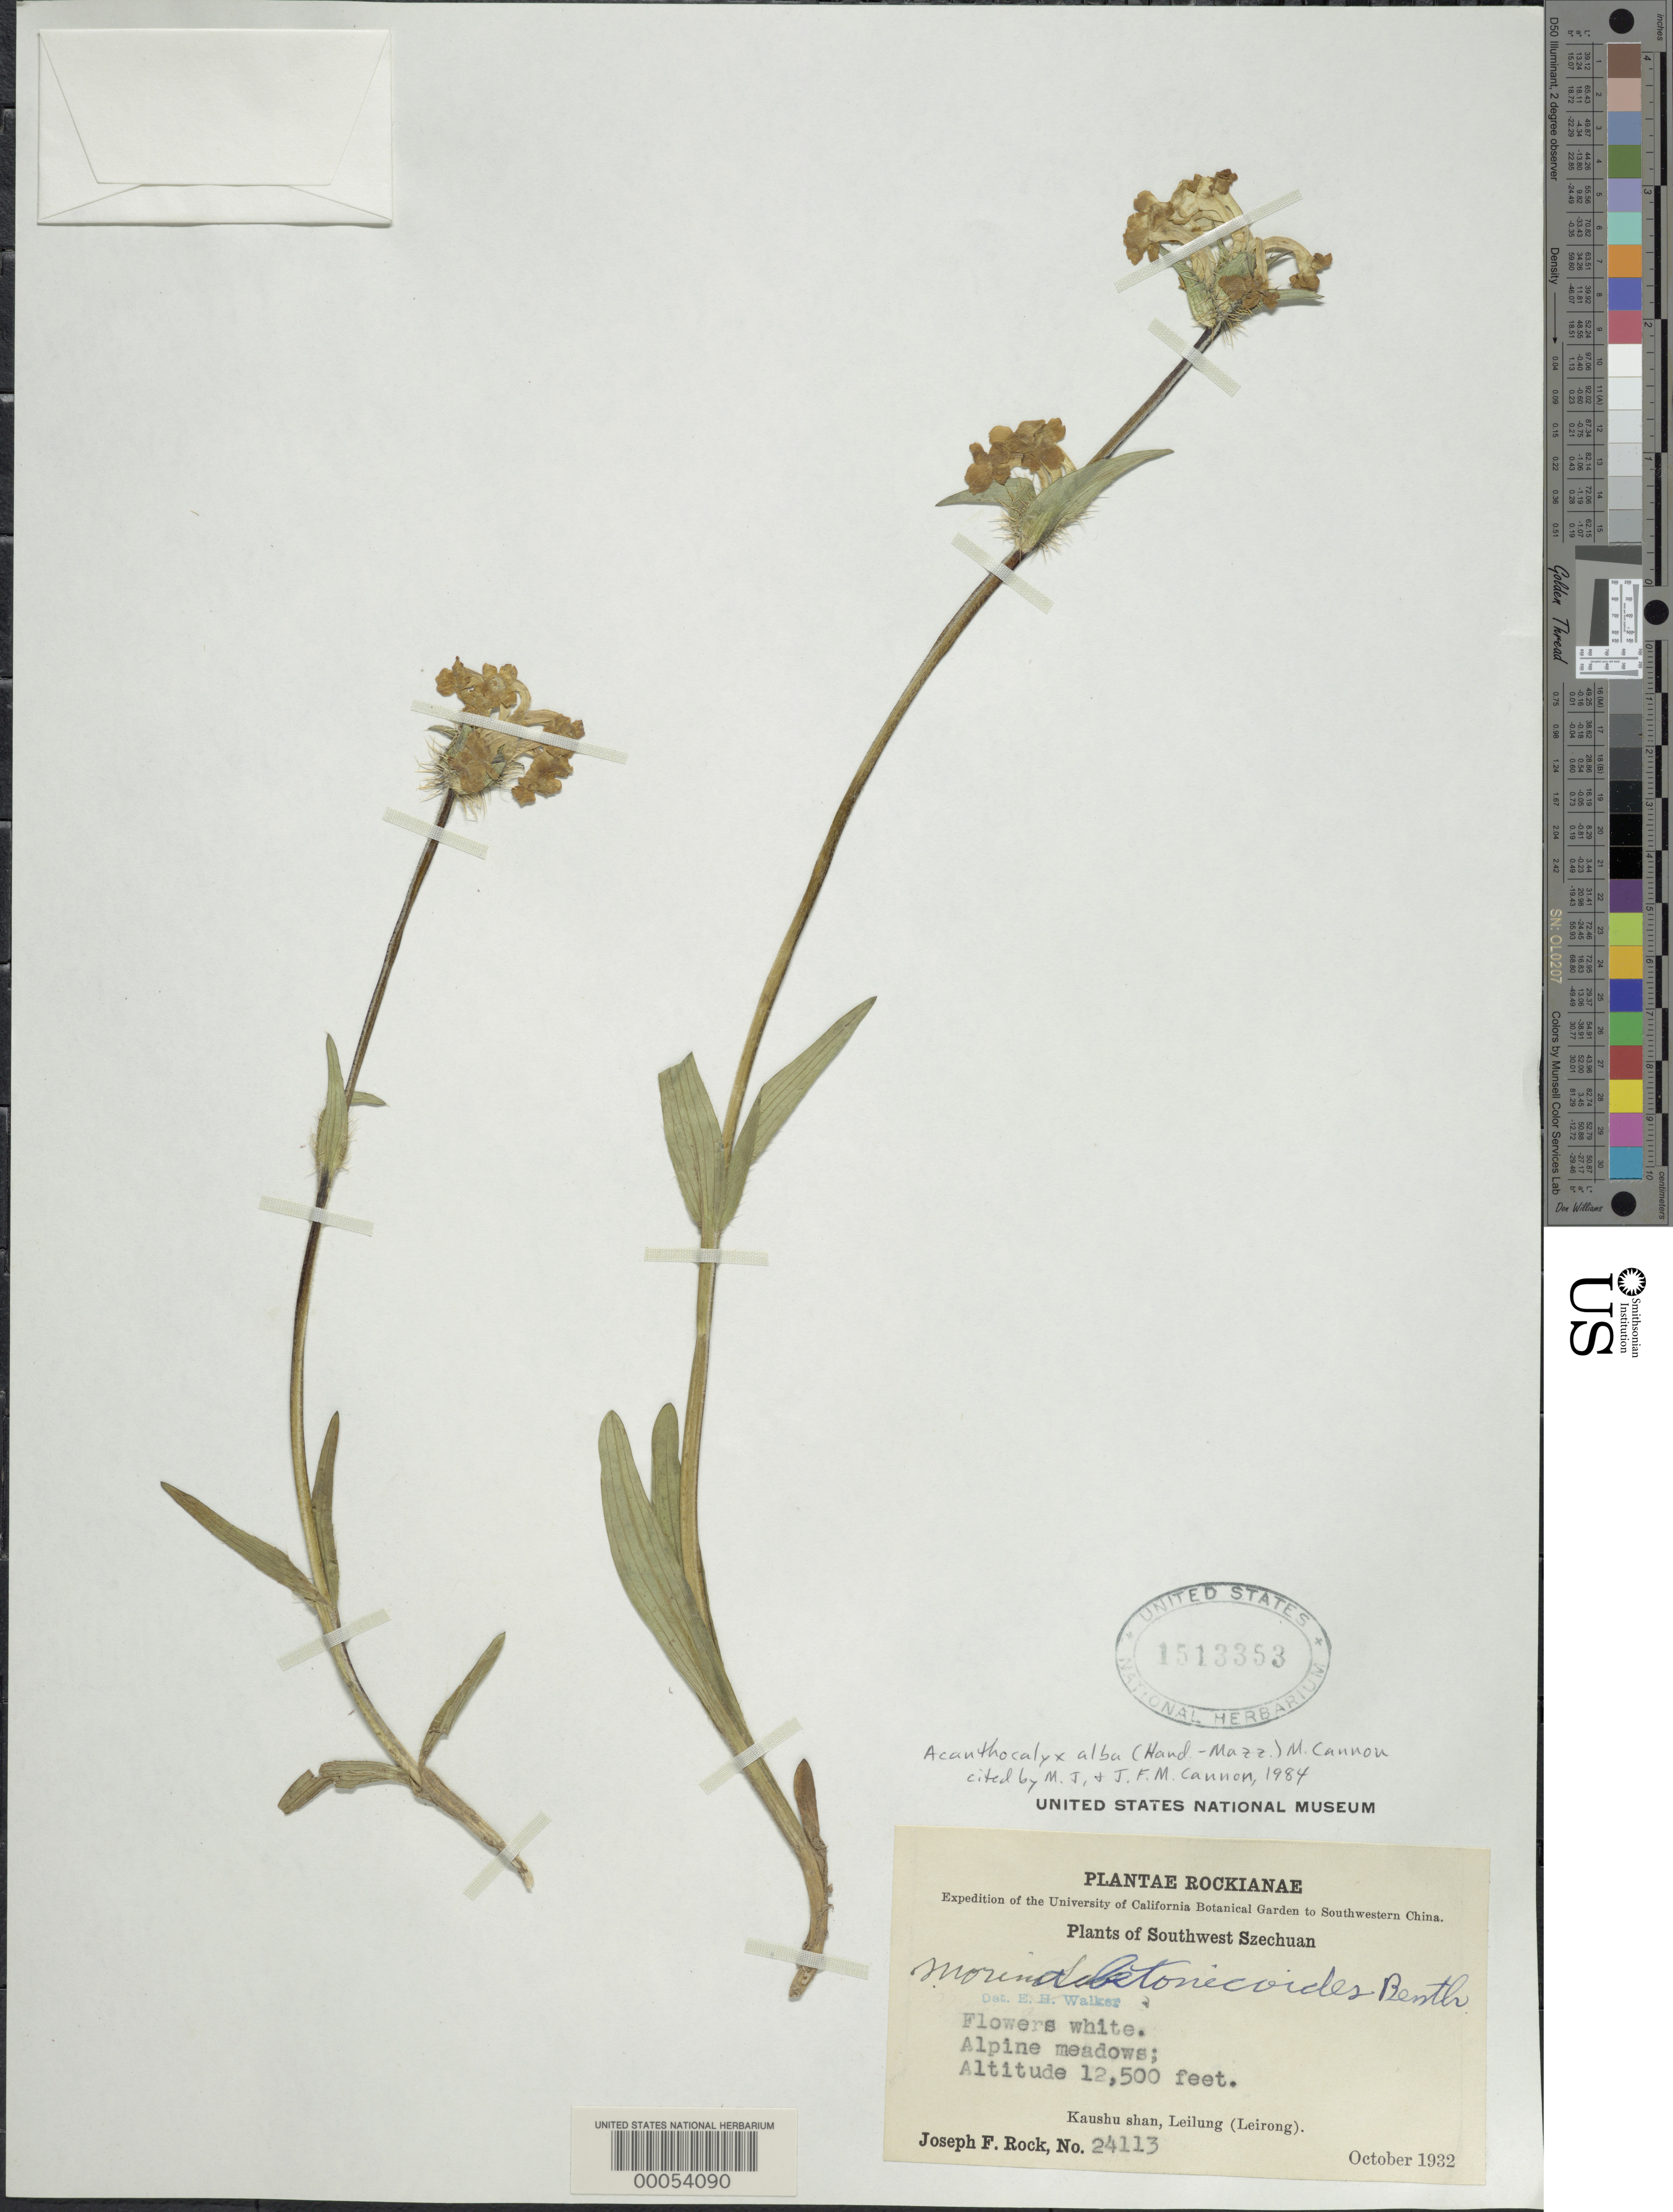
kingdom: Plantae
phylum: Tracheophyta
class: Magnoliopsida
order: Dipsacales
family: Caprifoliaceae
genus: Acanthocalyx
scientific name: Acanthocalyx alba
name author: (Hand.-Mazz.) M.J. Cannon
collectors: J. F. Rock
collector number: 24113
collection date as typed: Oct 1932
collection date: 1932-10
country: China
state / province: Sichuan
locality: Kushu shan, Leilung(Leirong)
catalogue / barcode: US 1513353